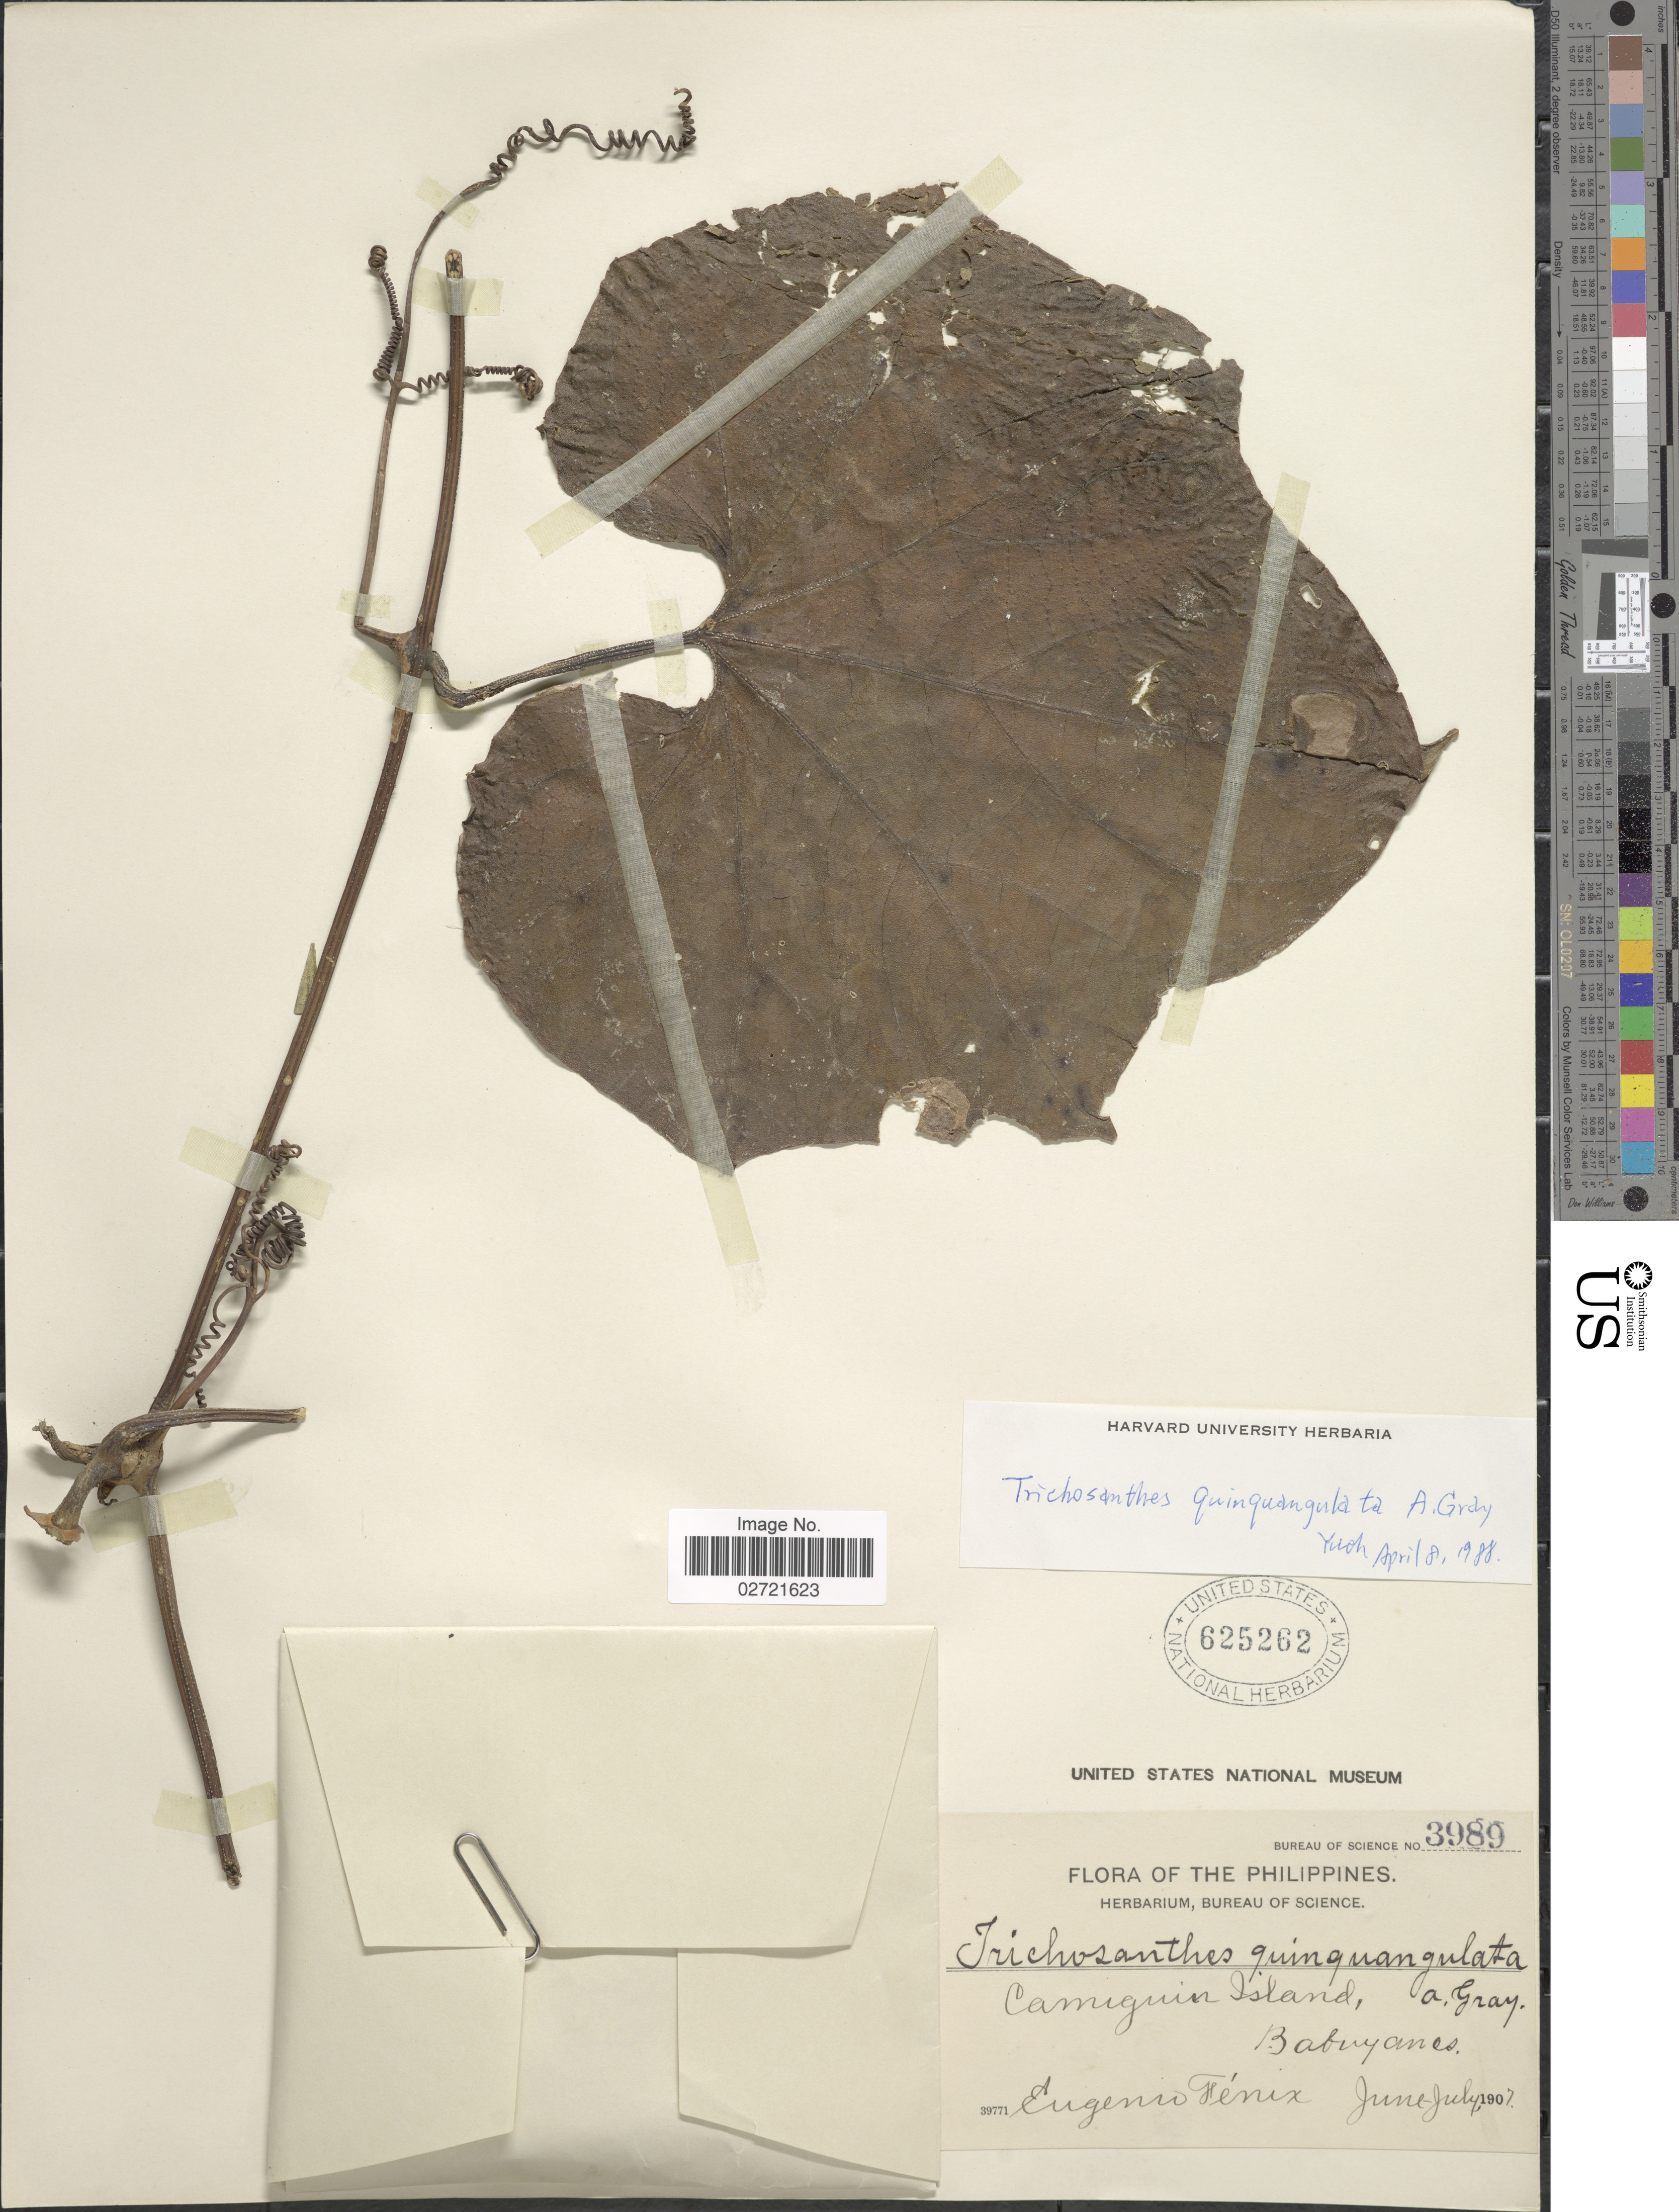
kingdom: Plantae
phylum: Tracheophyta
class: Magnoliopsida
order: Cucurbitales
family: Cucurbitaceae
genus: Trichosanthes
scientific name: Trichosanthes quinquangulata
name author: A. Gray in Wilkes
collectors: E. Fénix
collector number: Bureau of Science 3989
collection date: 1907-06/1907-07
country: Philippines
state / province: Northern Mindanao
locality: Camiguin Island, Babuyanes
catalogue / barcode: US 625262